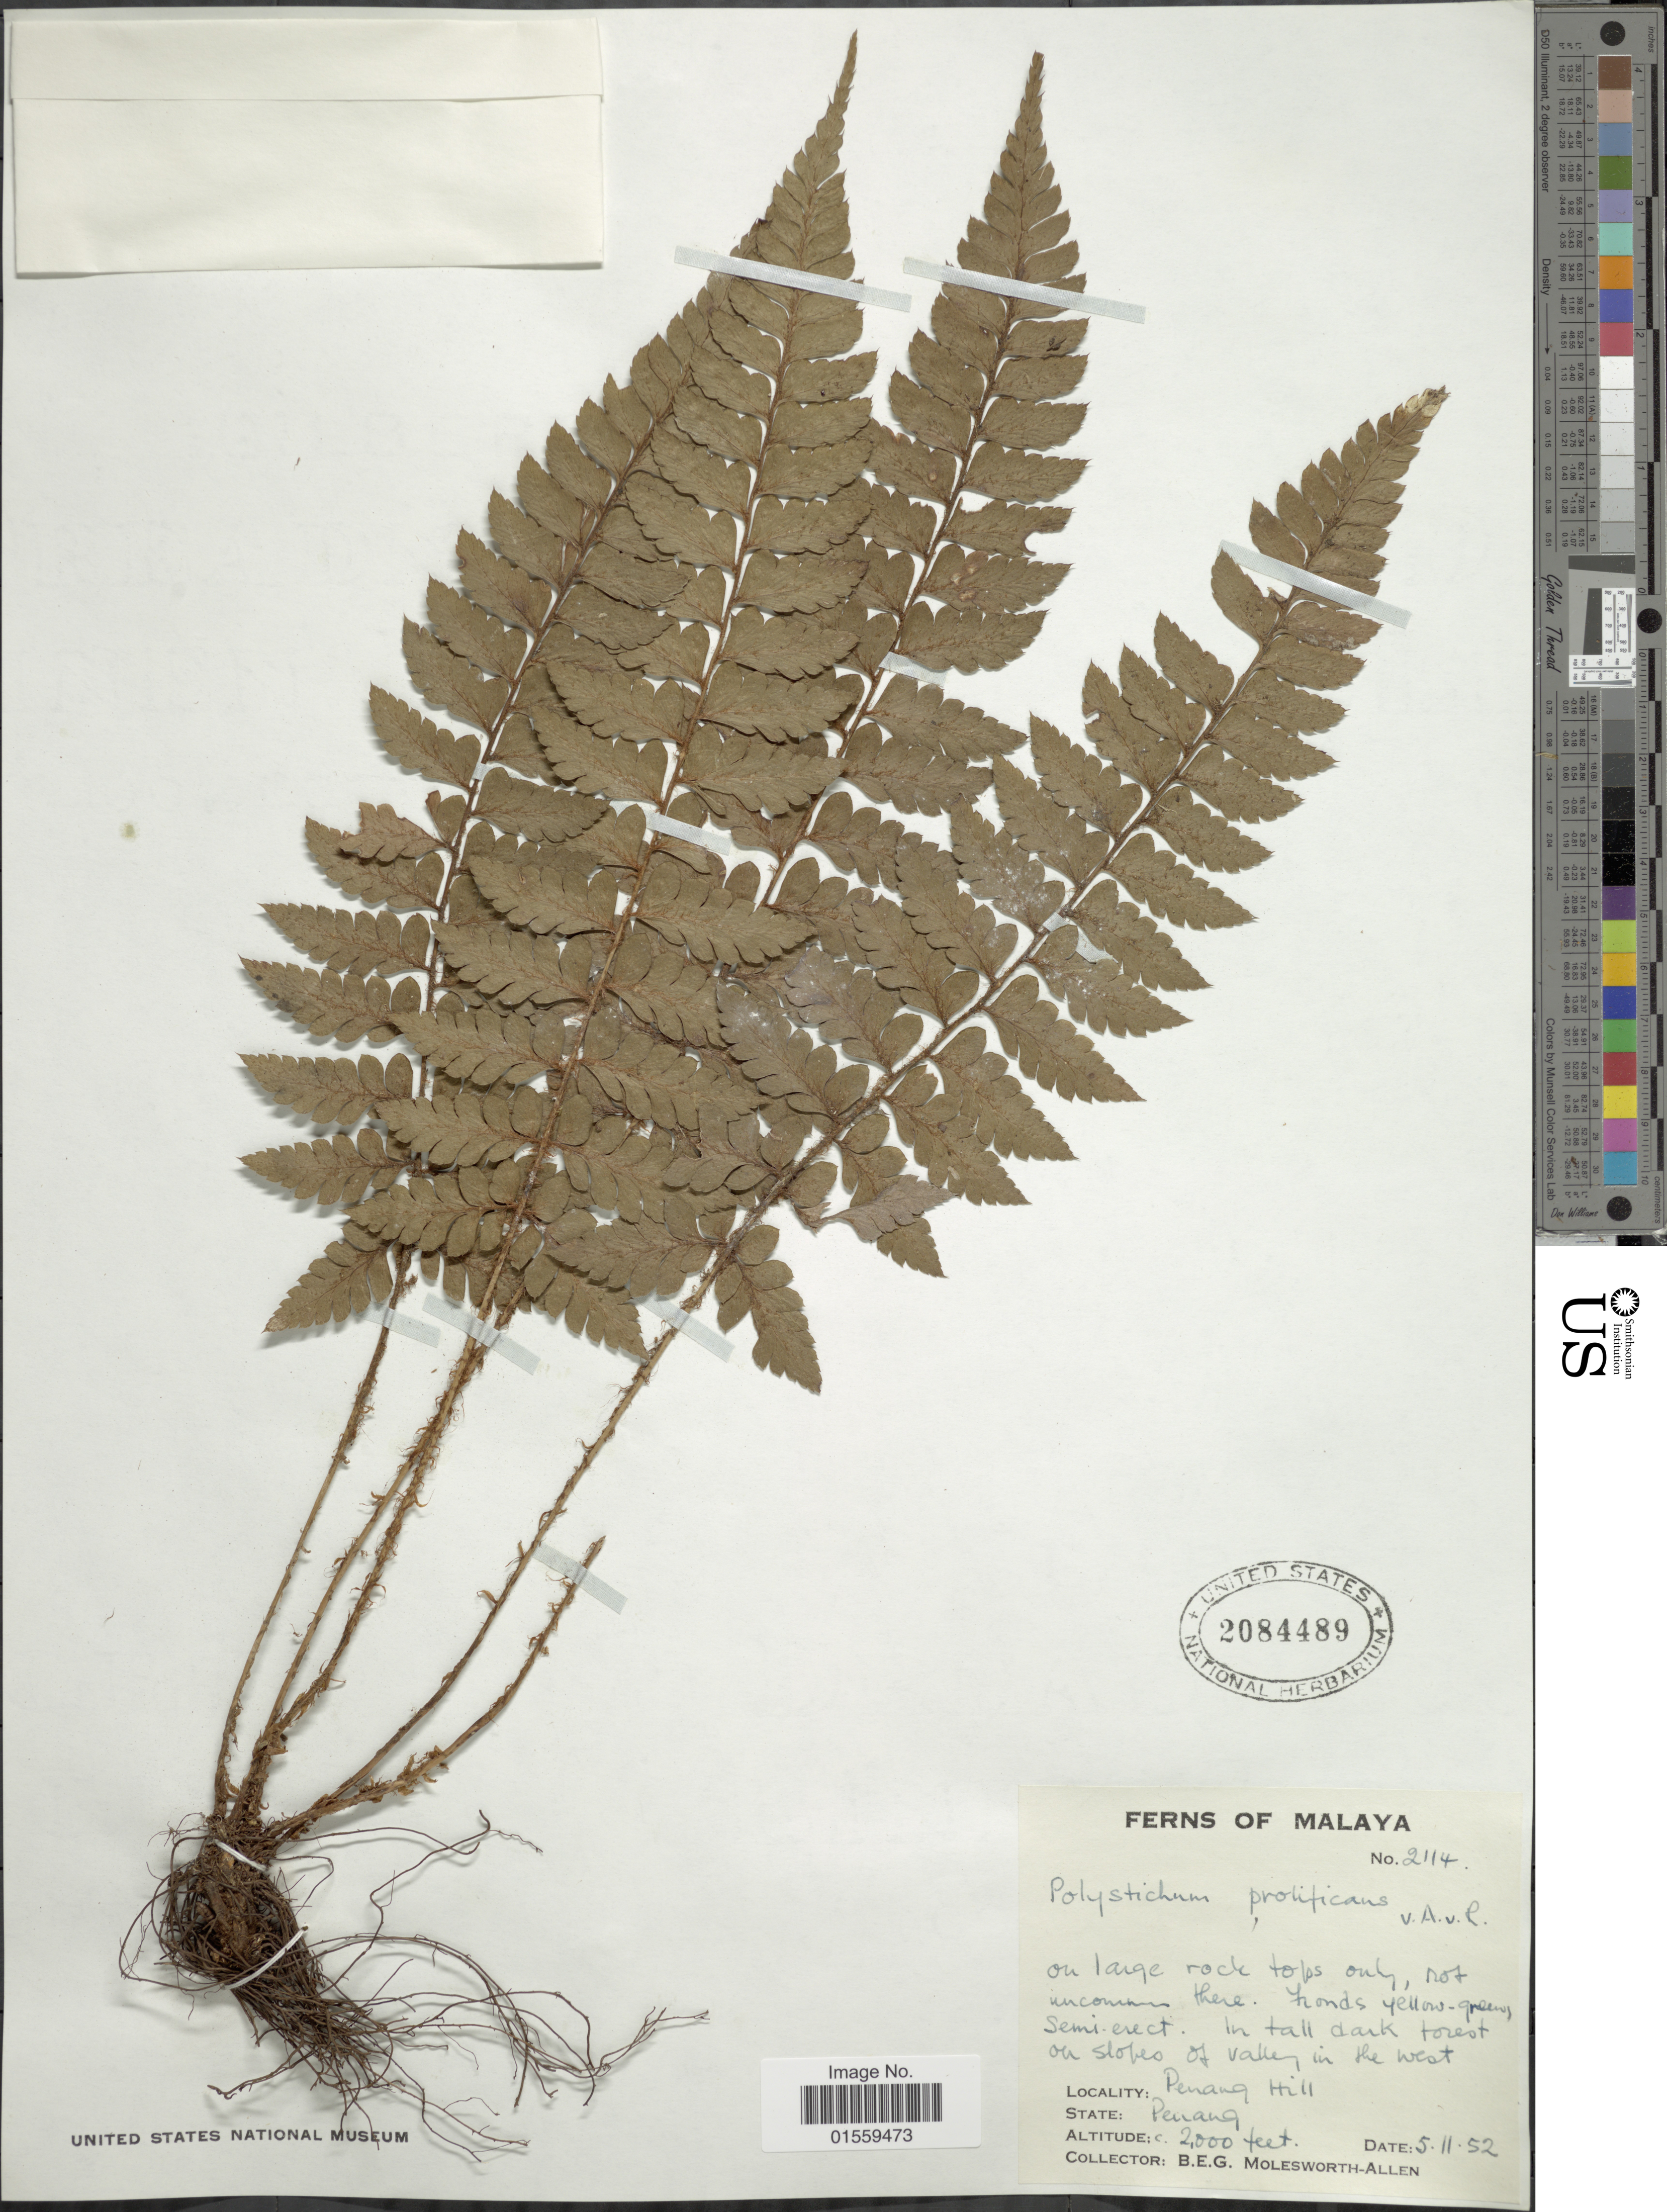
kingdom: Plantae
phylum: Tracheophyta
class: Polypodiopsida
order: Polypodiales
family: Dryopteridaceae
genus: Polystichum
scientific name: Polystichum scariosum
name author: (Roxb.) C.V. Morton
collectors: B. E. G. Molesworth-Allen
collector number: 2114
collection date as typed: Transcribed d/m/y: 5/11/52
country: Malaysia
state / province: Pinang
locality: In tall dark forest on slopes of Valley in the west, Penang Hills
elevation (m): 610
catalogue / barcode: US 2084489